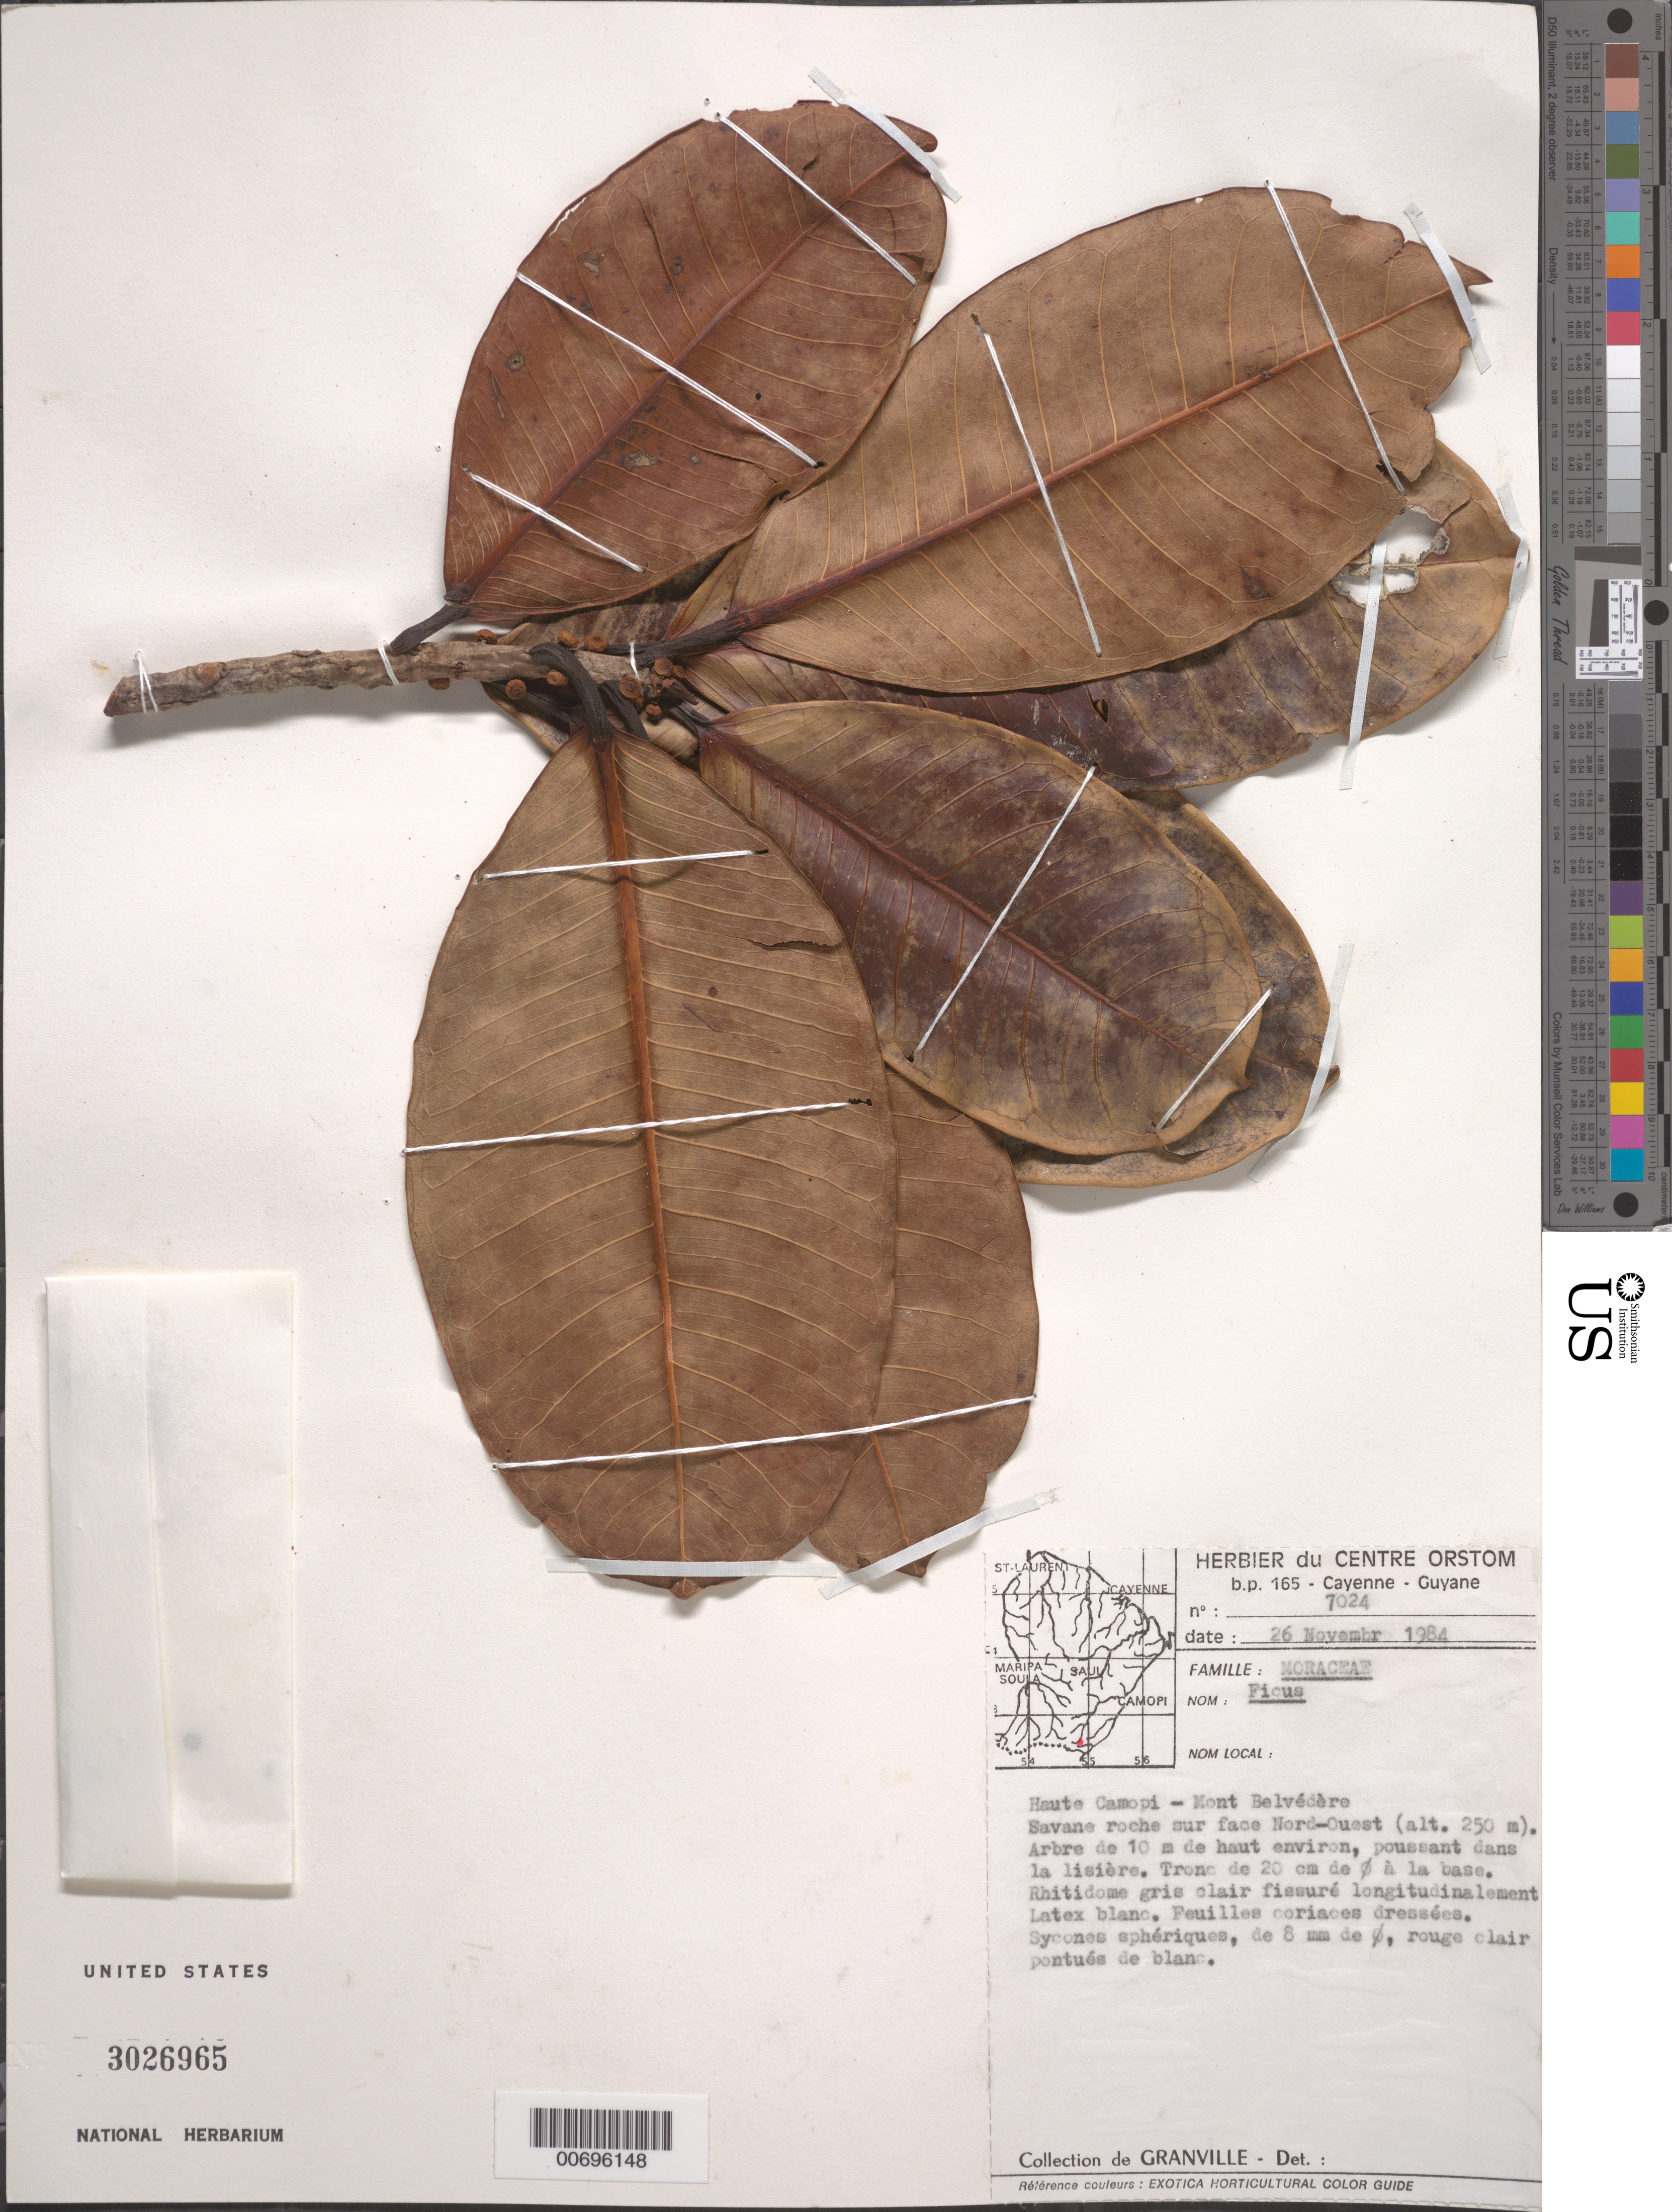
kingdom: Plantae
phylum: Tracheophyta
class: Magnoliopsida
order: Rosales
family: Moraceae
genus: Ficus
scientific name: Ficus guianensis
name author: Desv. ex Ham.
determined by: Mitidieri, Nicole, (WIS), University of Wisconsin - Madison (UNITED STATES)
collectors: J.-J. de Granville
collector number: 7024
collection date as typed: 26-Nov-84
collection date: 1984-11-26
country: French Guiana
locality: Mont Belvédère, haute Camopi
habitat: Savanna roche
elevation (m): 250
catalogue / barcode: US 3026965